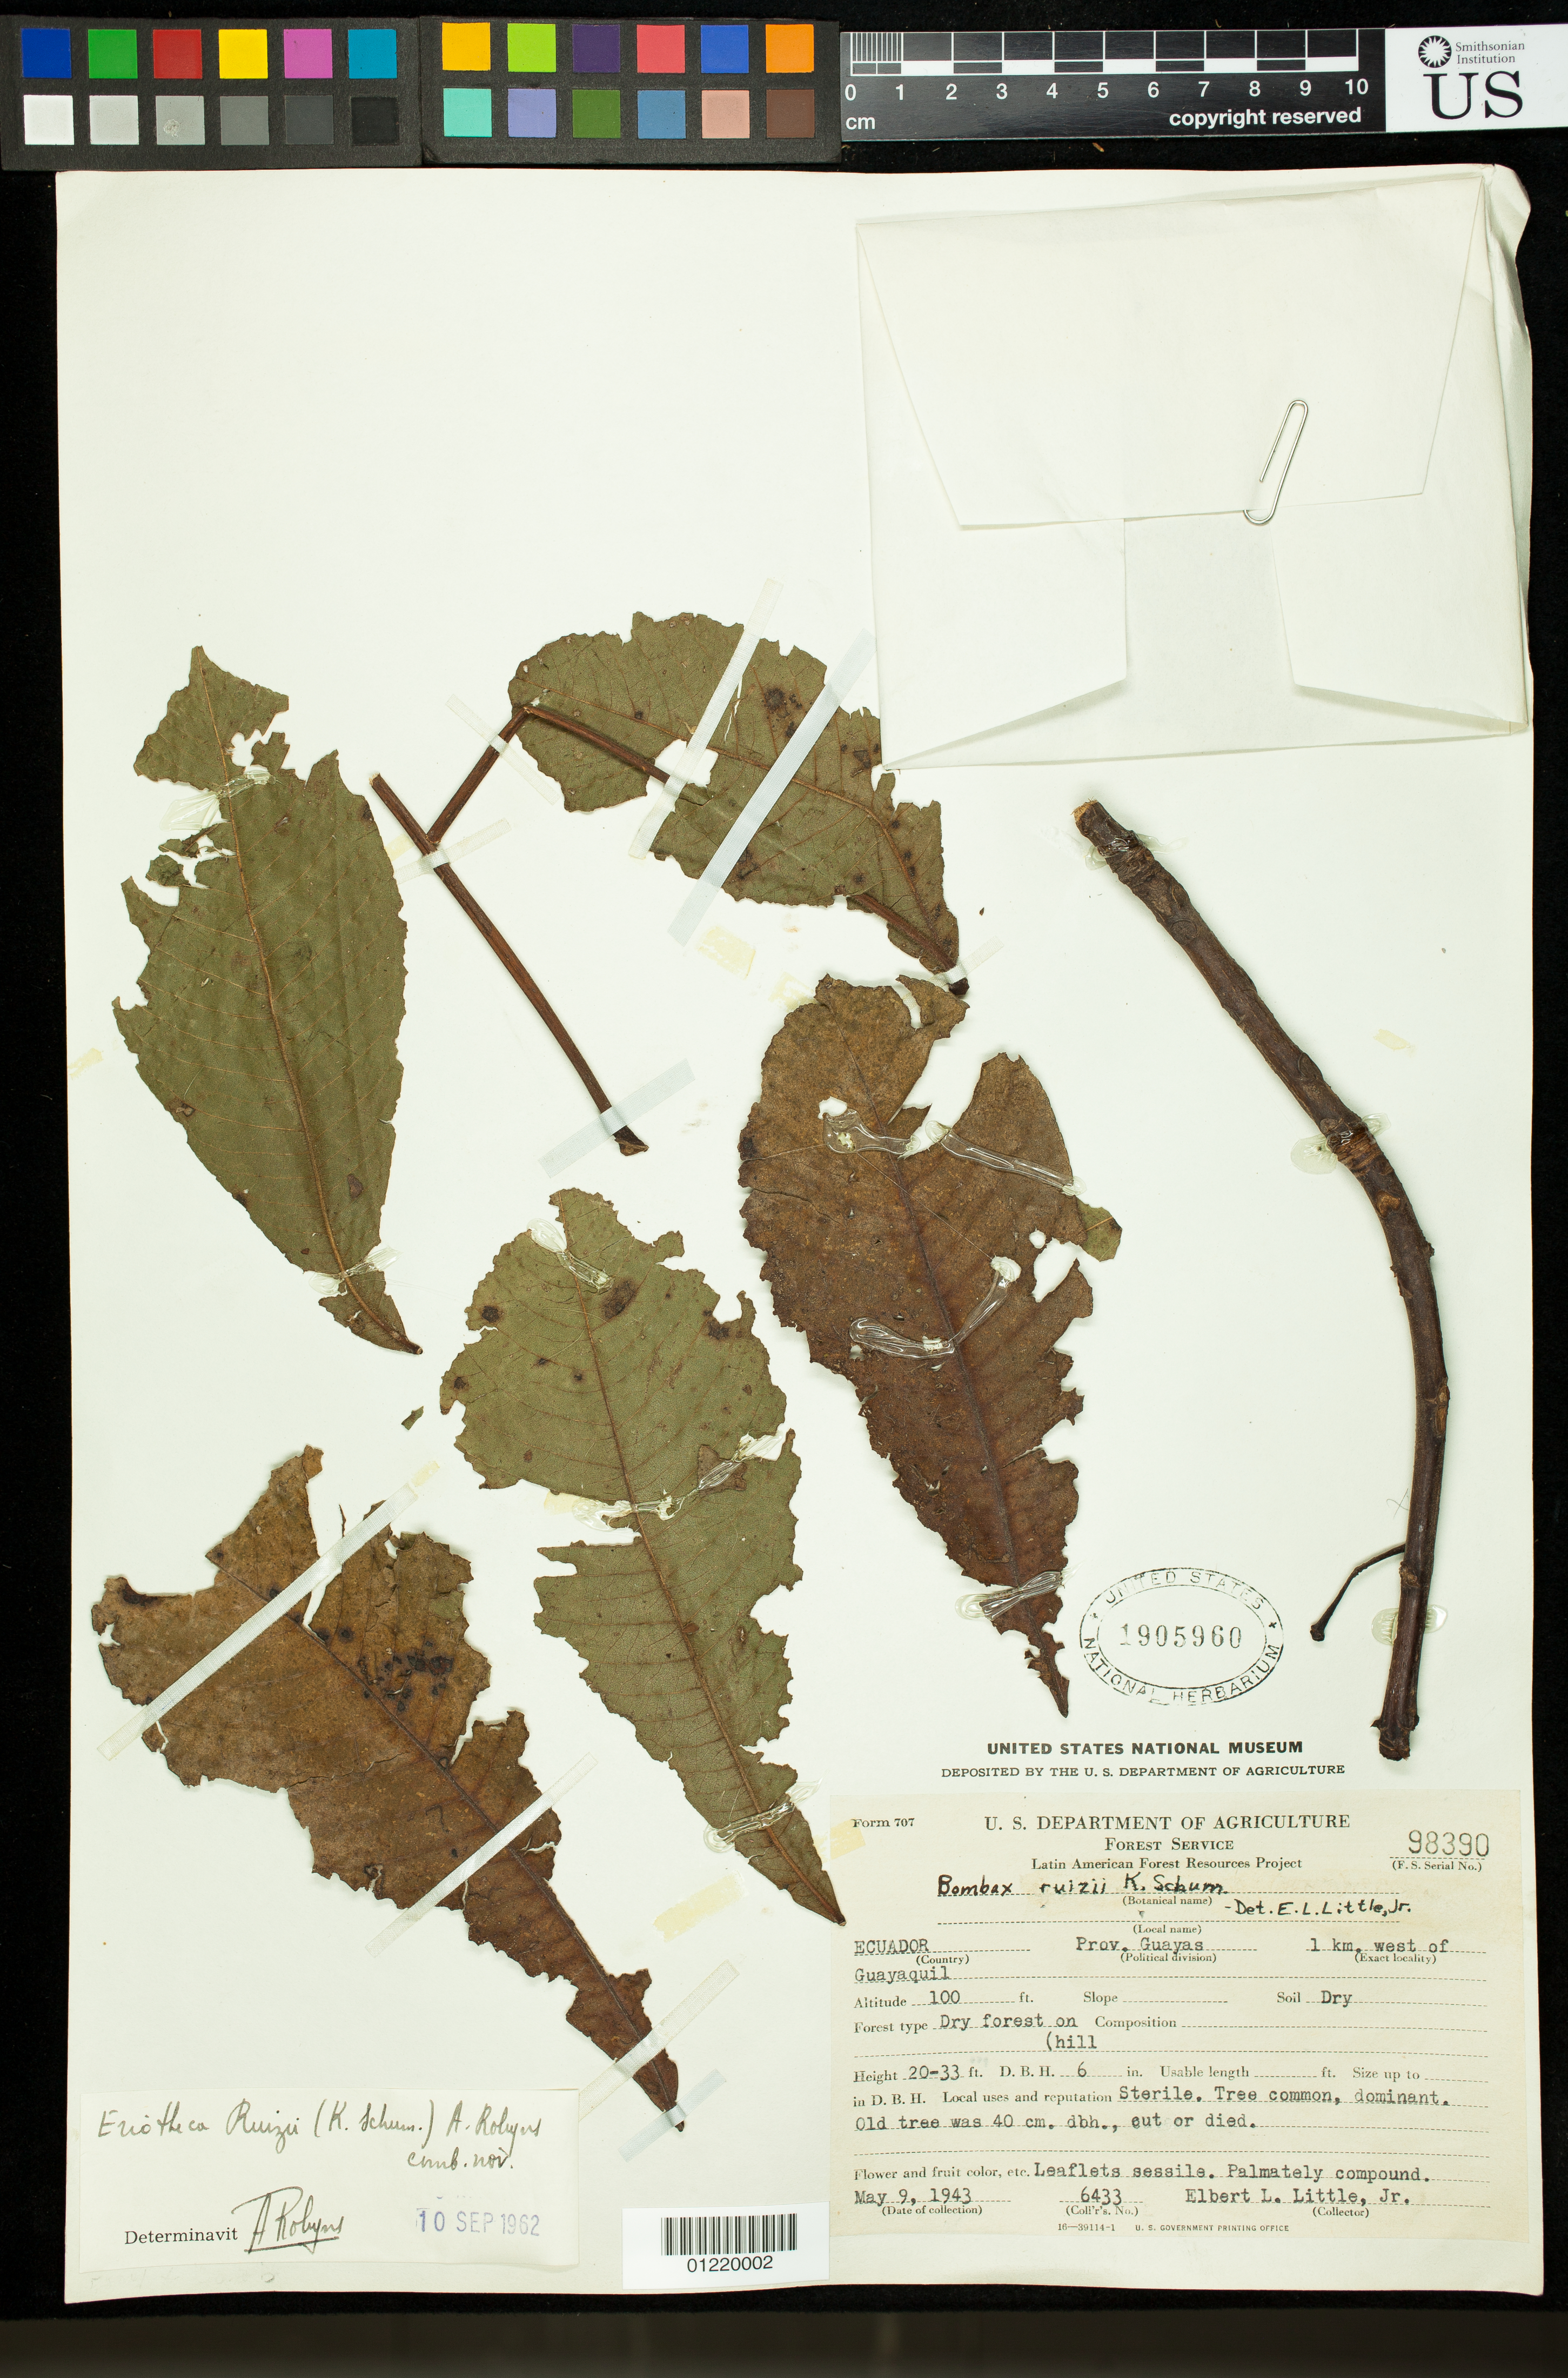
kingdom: Plantae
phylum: Tracheophyta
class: Magnoliopsida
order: Malvales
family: Malvaceae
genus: Pachira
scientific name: Pachira ruizii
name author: (K. Schum.) V.N. Yoshik. & M.C. Duarte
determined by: Dorr, Laurence J., Curator (BOT), Smithsonian Institution - National Museum of Natural History (UNITED STATES)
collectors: E. L. Little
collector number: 6433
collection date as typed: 5/9/1943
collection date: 1943-05-09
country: Ecuador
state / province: Guayas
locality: Prov. Guayas, 1 km. west of Guayaquil.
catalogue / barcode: US 1905960